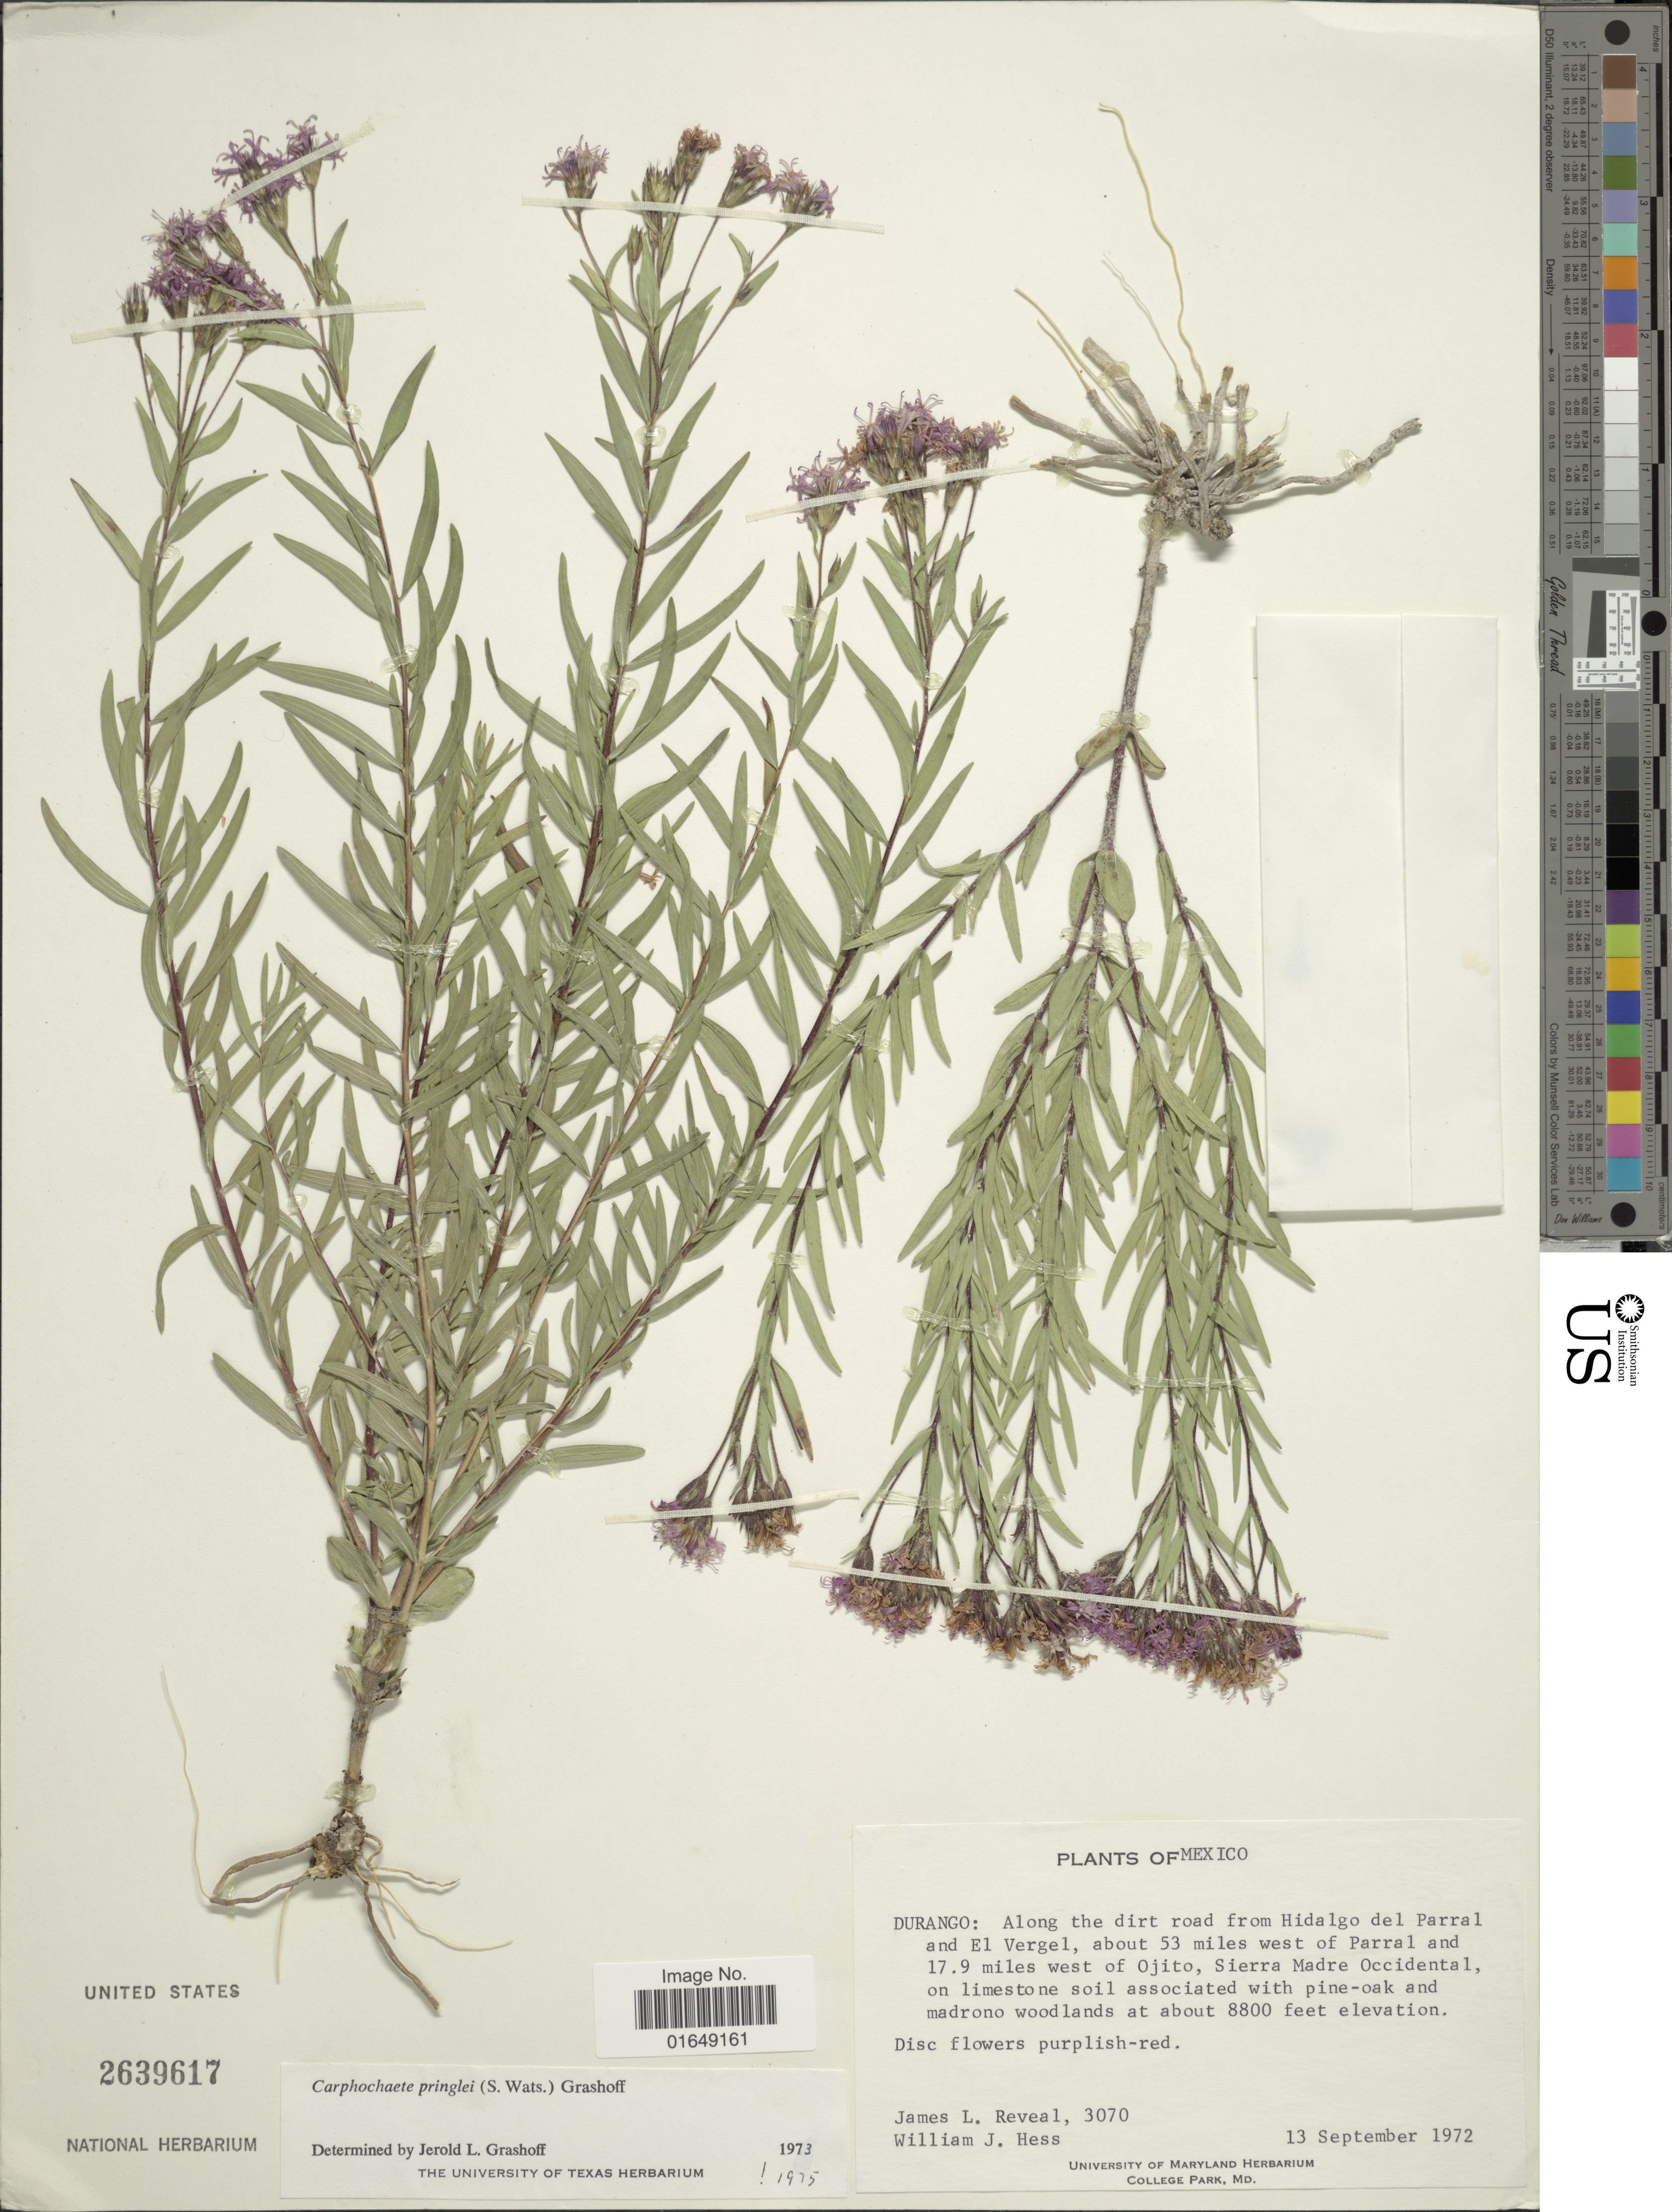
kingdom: Plantae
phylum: Tracheophyta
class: Magnoliopsida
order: Asterales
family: Asteraceae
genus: Cronquistia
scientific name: Cronquistia pringlei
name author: (S. Watson) R.M. King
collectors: J. L. Reveal & W. Hess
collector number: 3070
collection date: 1972-09-13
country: Mexico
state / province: Durango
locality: Along the dirt road from Hidalgo del Parral and El Vergel, about 53 miles west of Parral and 17.9 miles west of Ojito, Sierra Madre Occidental.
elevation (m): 2682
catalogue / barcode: US 2639617